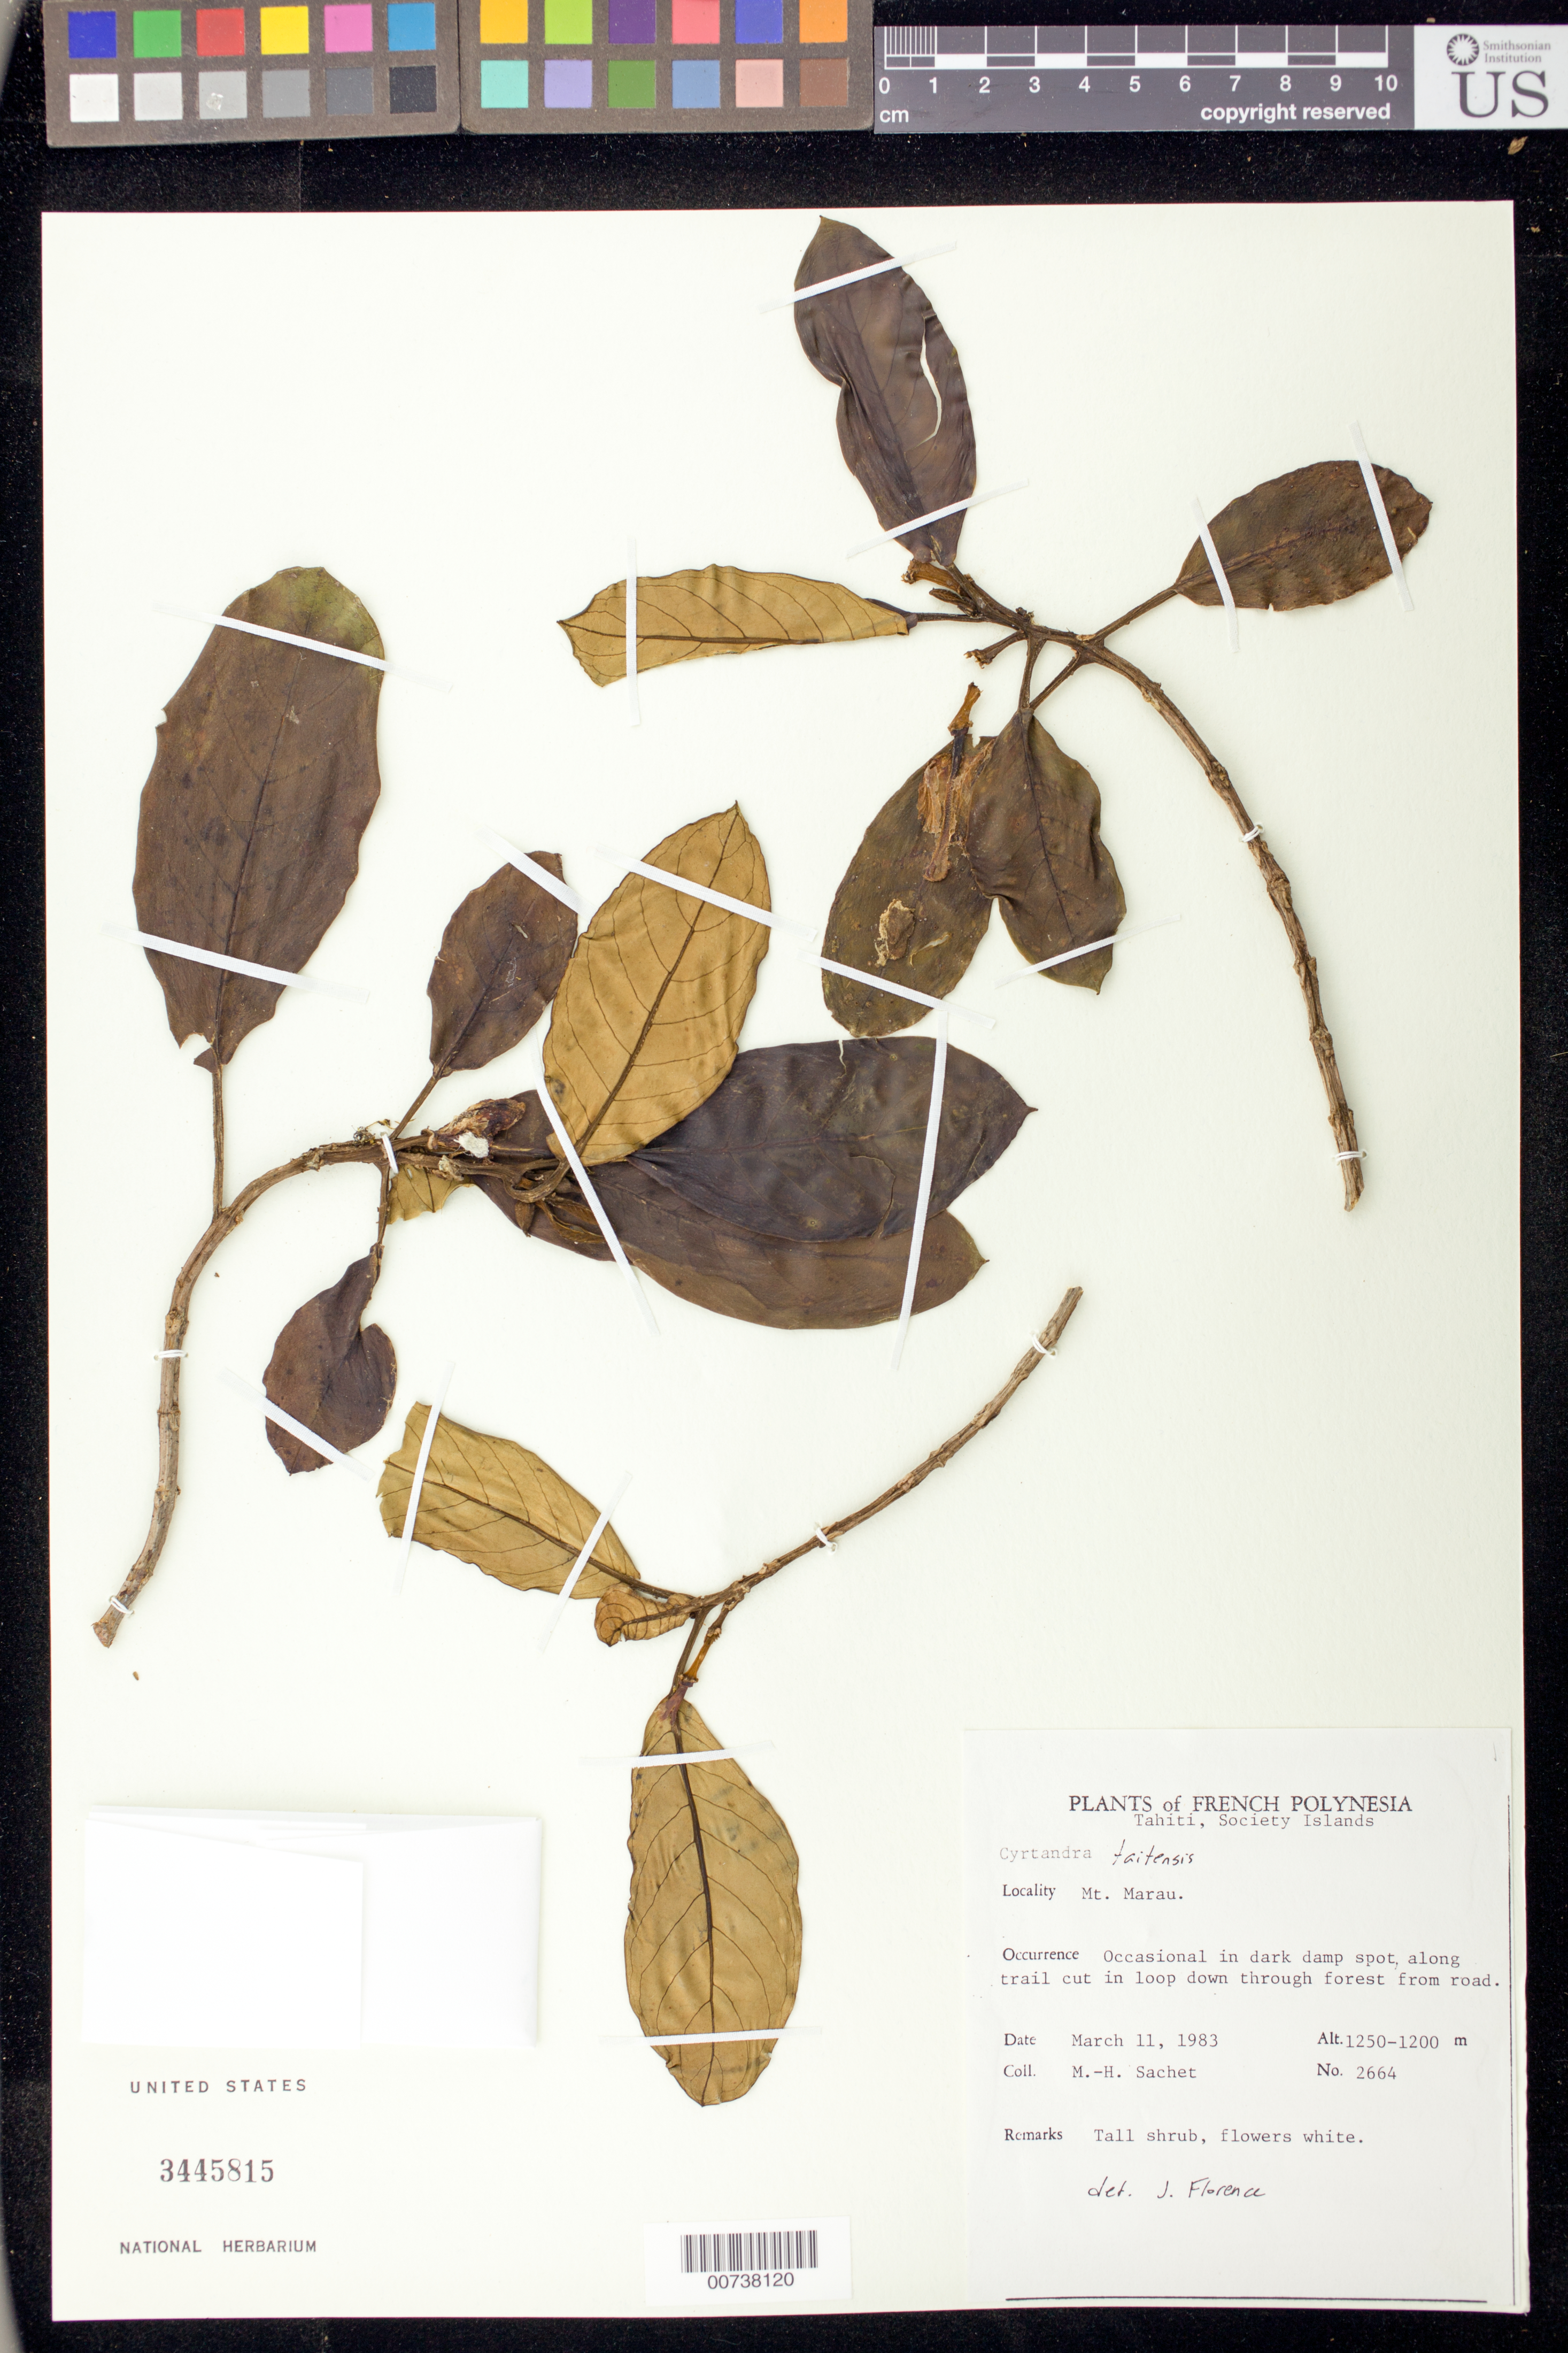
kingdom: Plantae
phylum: Tracheophyta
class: Magnoliopsida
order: Lamiales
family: Gesneriaceae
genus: Cyrtandra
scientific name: Cyrtandra taitensis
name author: W. Rich ex A. Gray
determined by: Florence, J.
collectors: M.-H. Sachet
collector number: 2664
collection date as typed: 11 Mar 1983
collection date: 1983-03-11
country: French Polynesia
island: Tahiti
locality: Mt. Marau.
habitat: Occasional in dark damp spot, along trail cut in loop down through forest from road.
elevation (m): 1200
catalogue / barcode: US 3445815